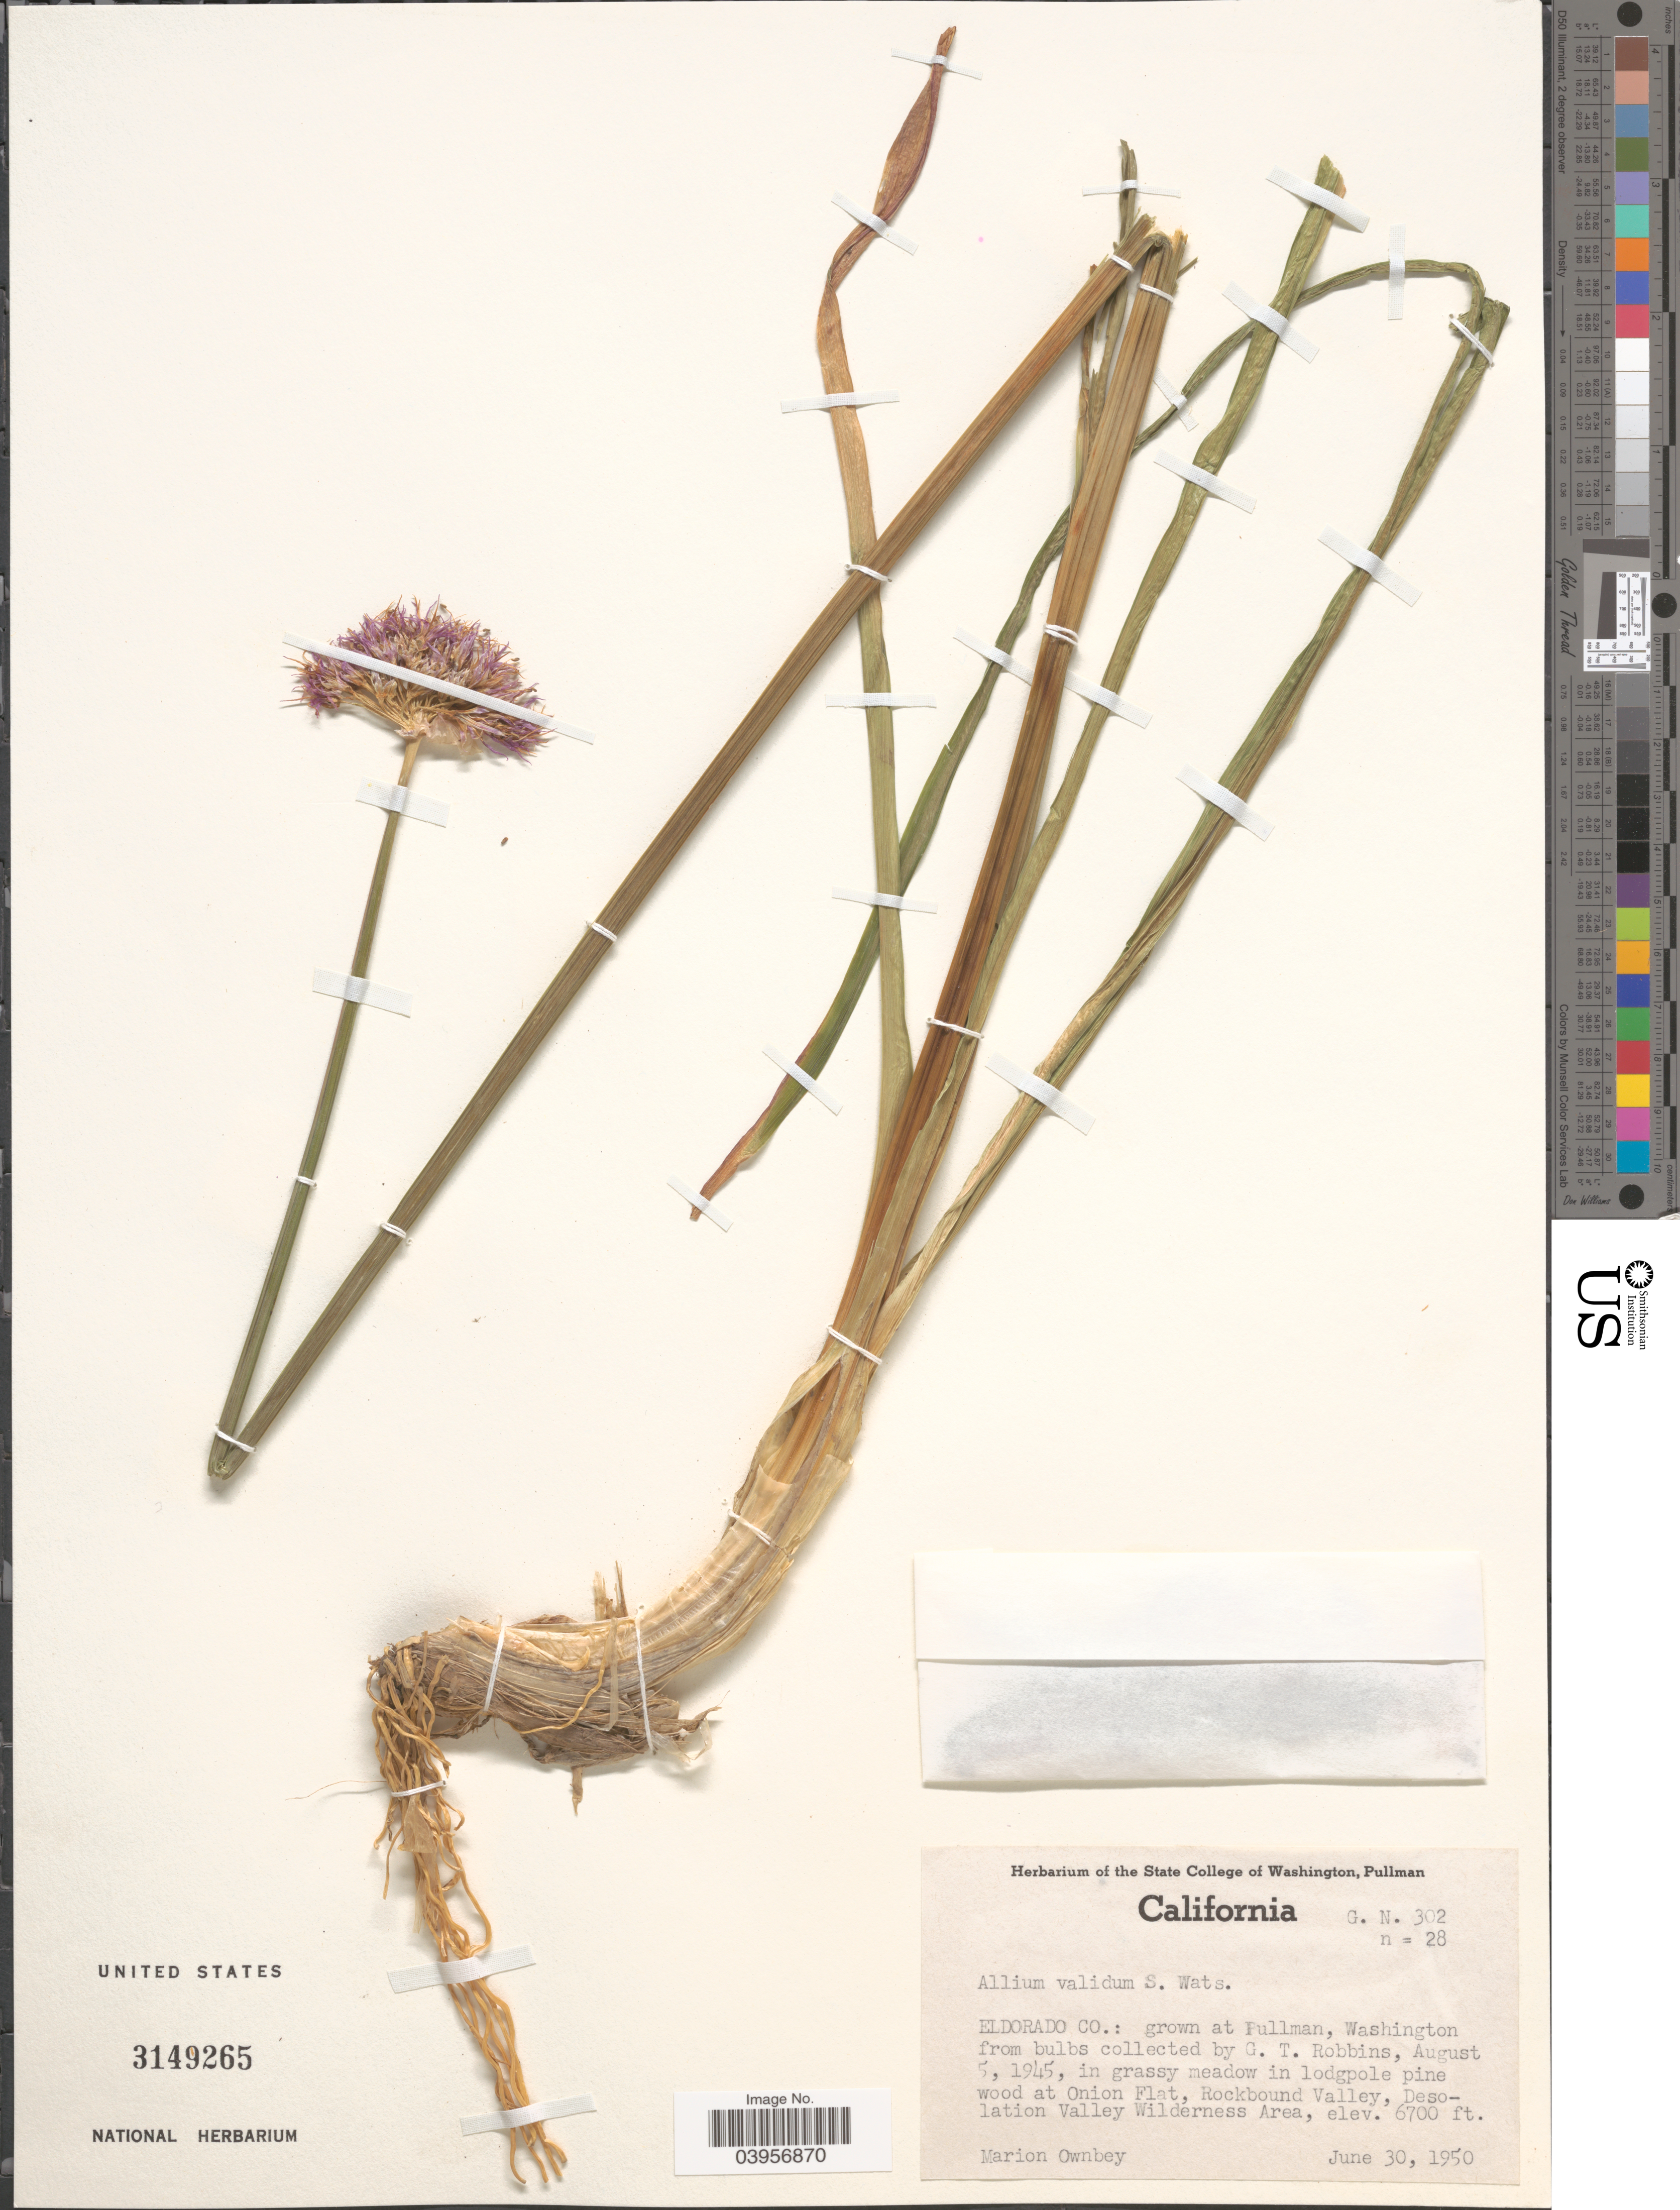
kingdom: Plantae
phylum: Tracheophyta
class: Liliopsida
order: Asparagales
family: Amaryllidaceae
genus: Allium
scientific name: Allium validum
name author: S. Watson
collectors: M. Ownbey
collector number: G. N. 302/ n = 28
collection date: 1950-06-30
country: United States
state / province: Washington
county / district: Whitman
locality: Eldorado Co.: At Pullman.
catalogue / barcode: US 3149265